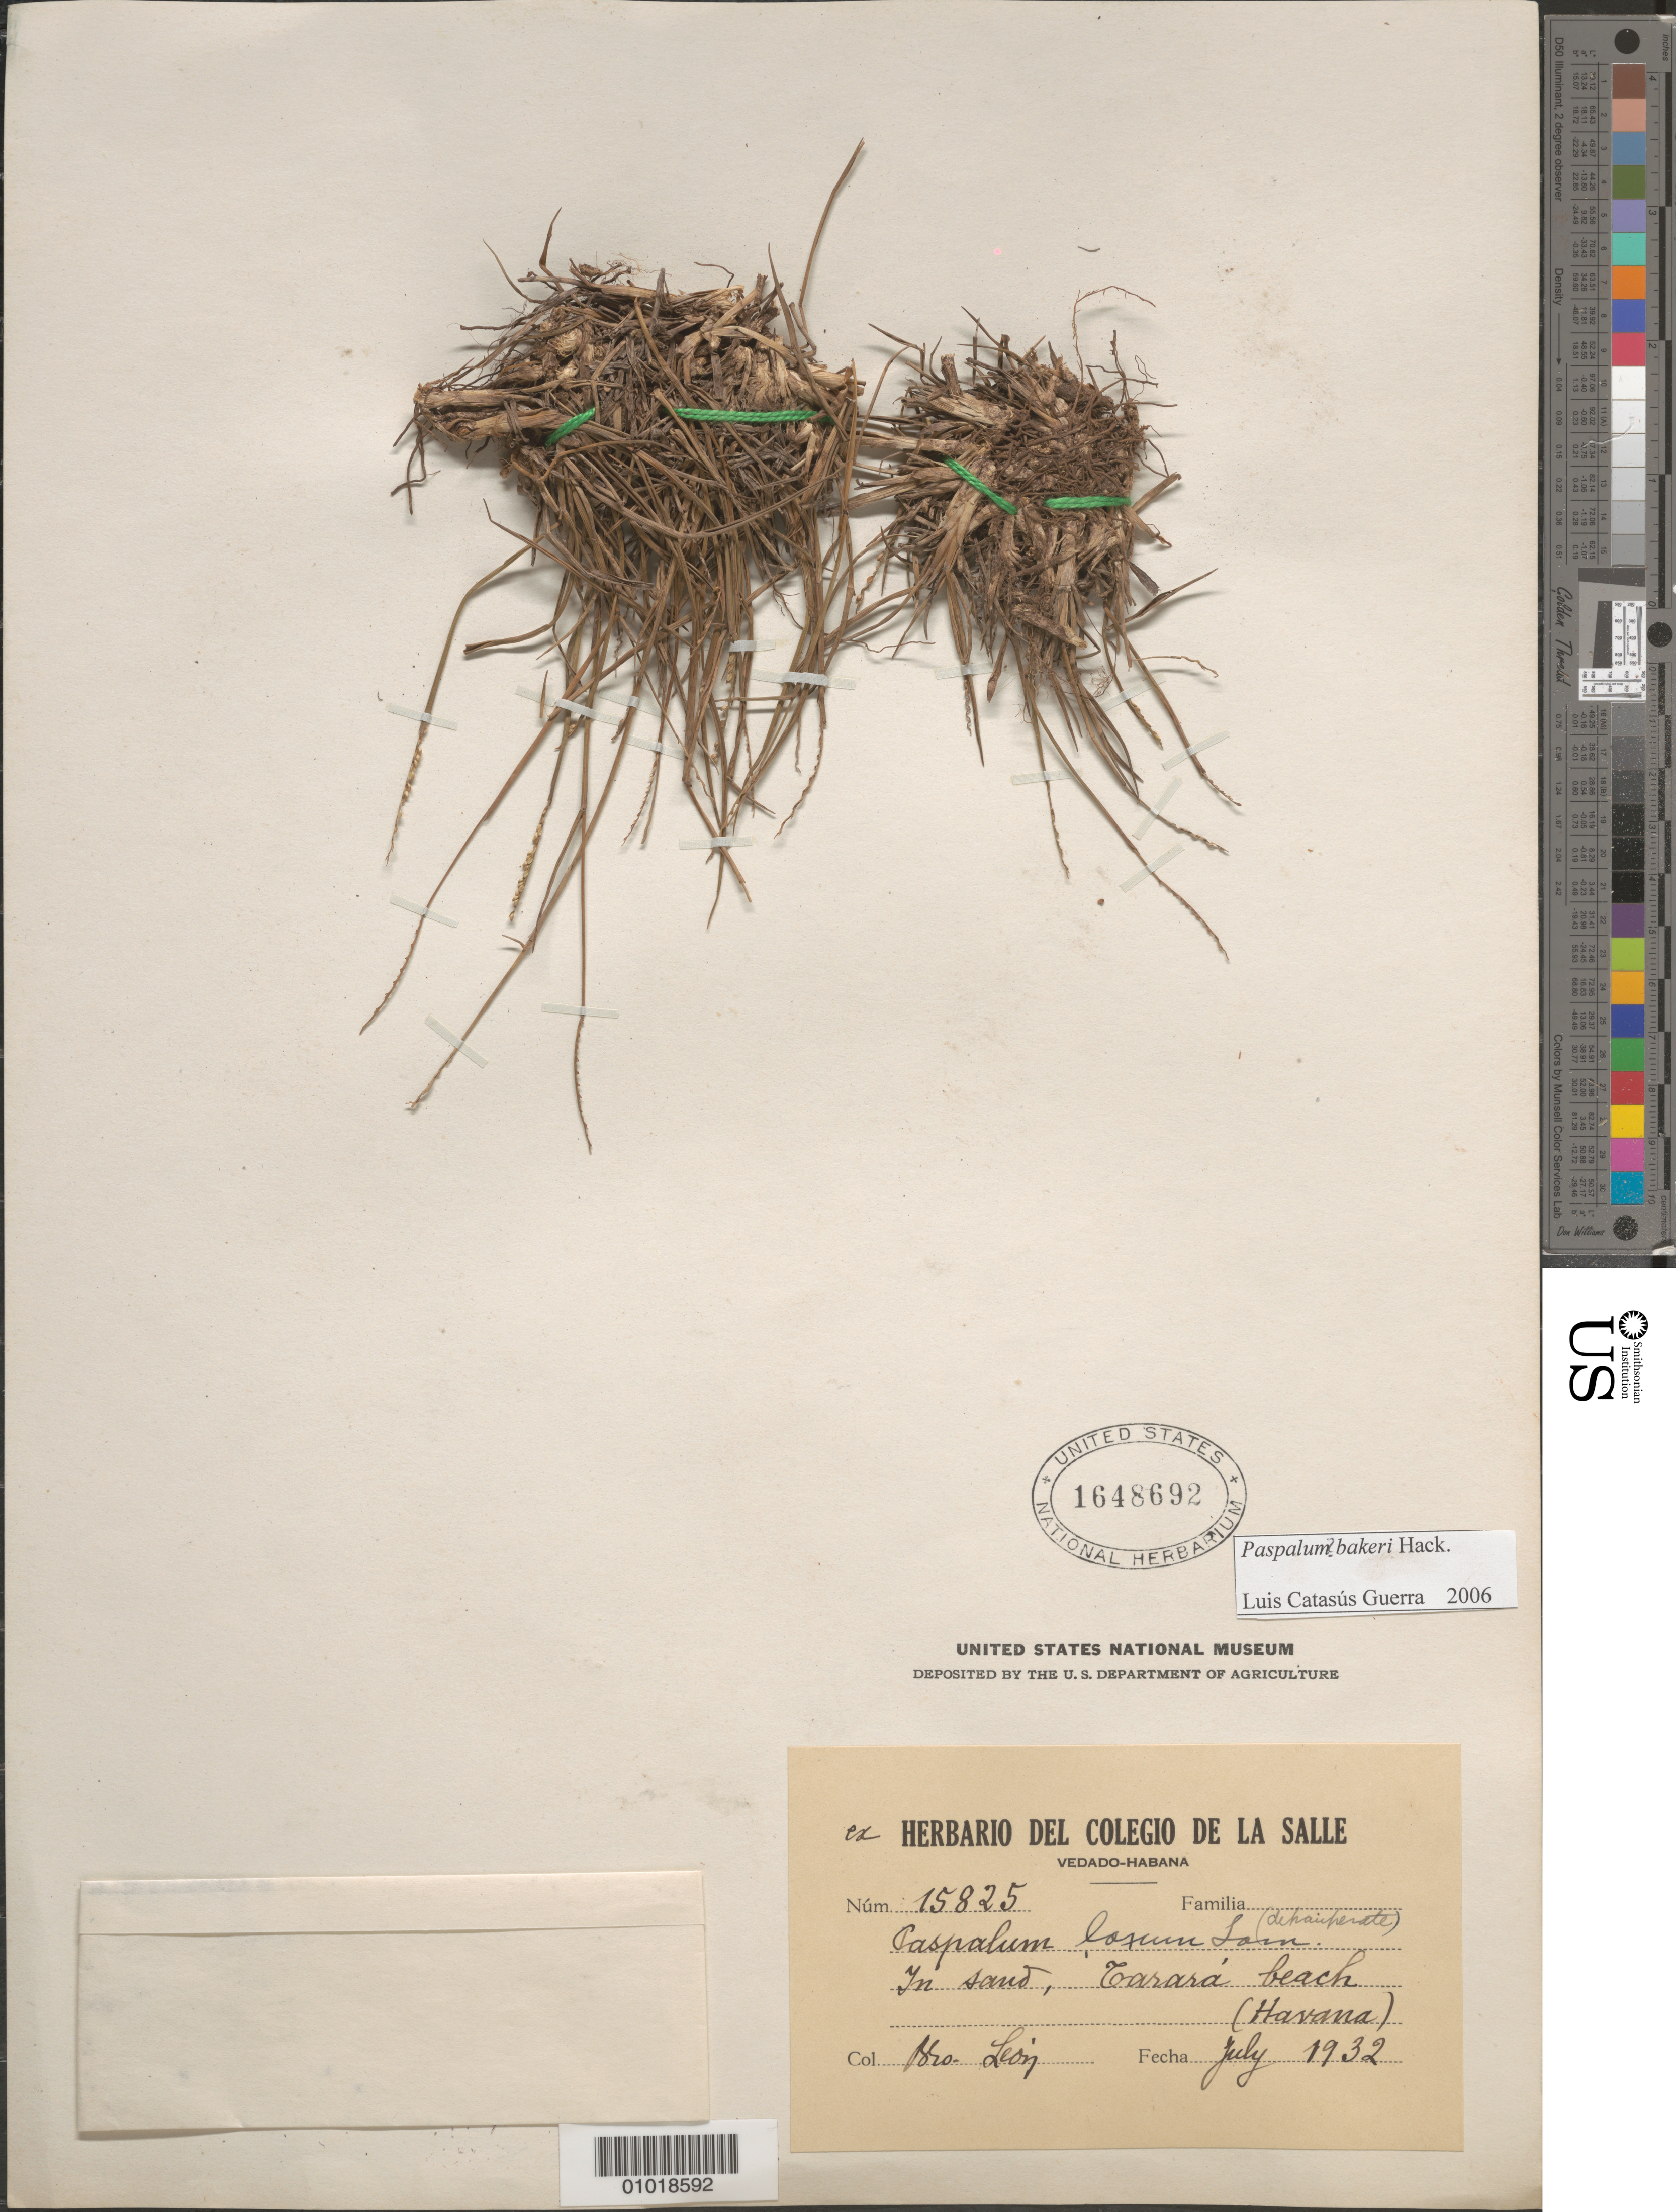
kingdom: Plantae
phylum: Tracheophyta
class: Liliopsida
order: Poales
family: Poaceae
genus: Paspalum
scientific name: Paspalum bakeri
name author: Hook.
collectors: Bro. León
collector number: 15825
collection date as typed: Jul 1932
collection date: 1932-07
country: Cuba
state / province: La Habana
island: Cuba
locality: Carara beach, Havana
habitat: In sand,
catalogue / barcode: US 1648692